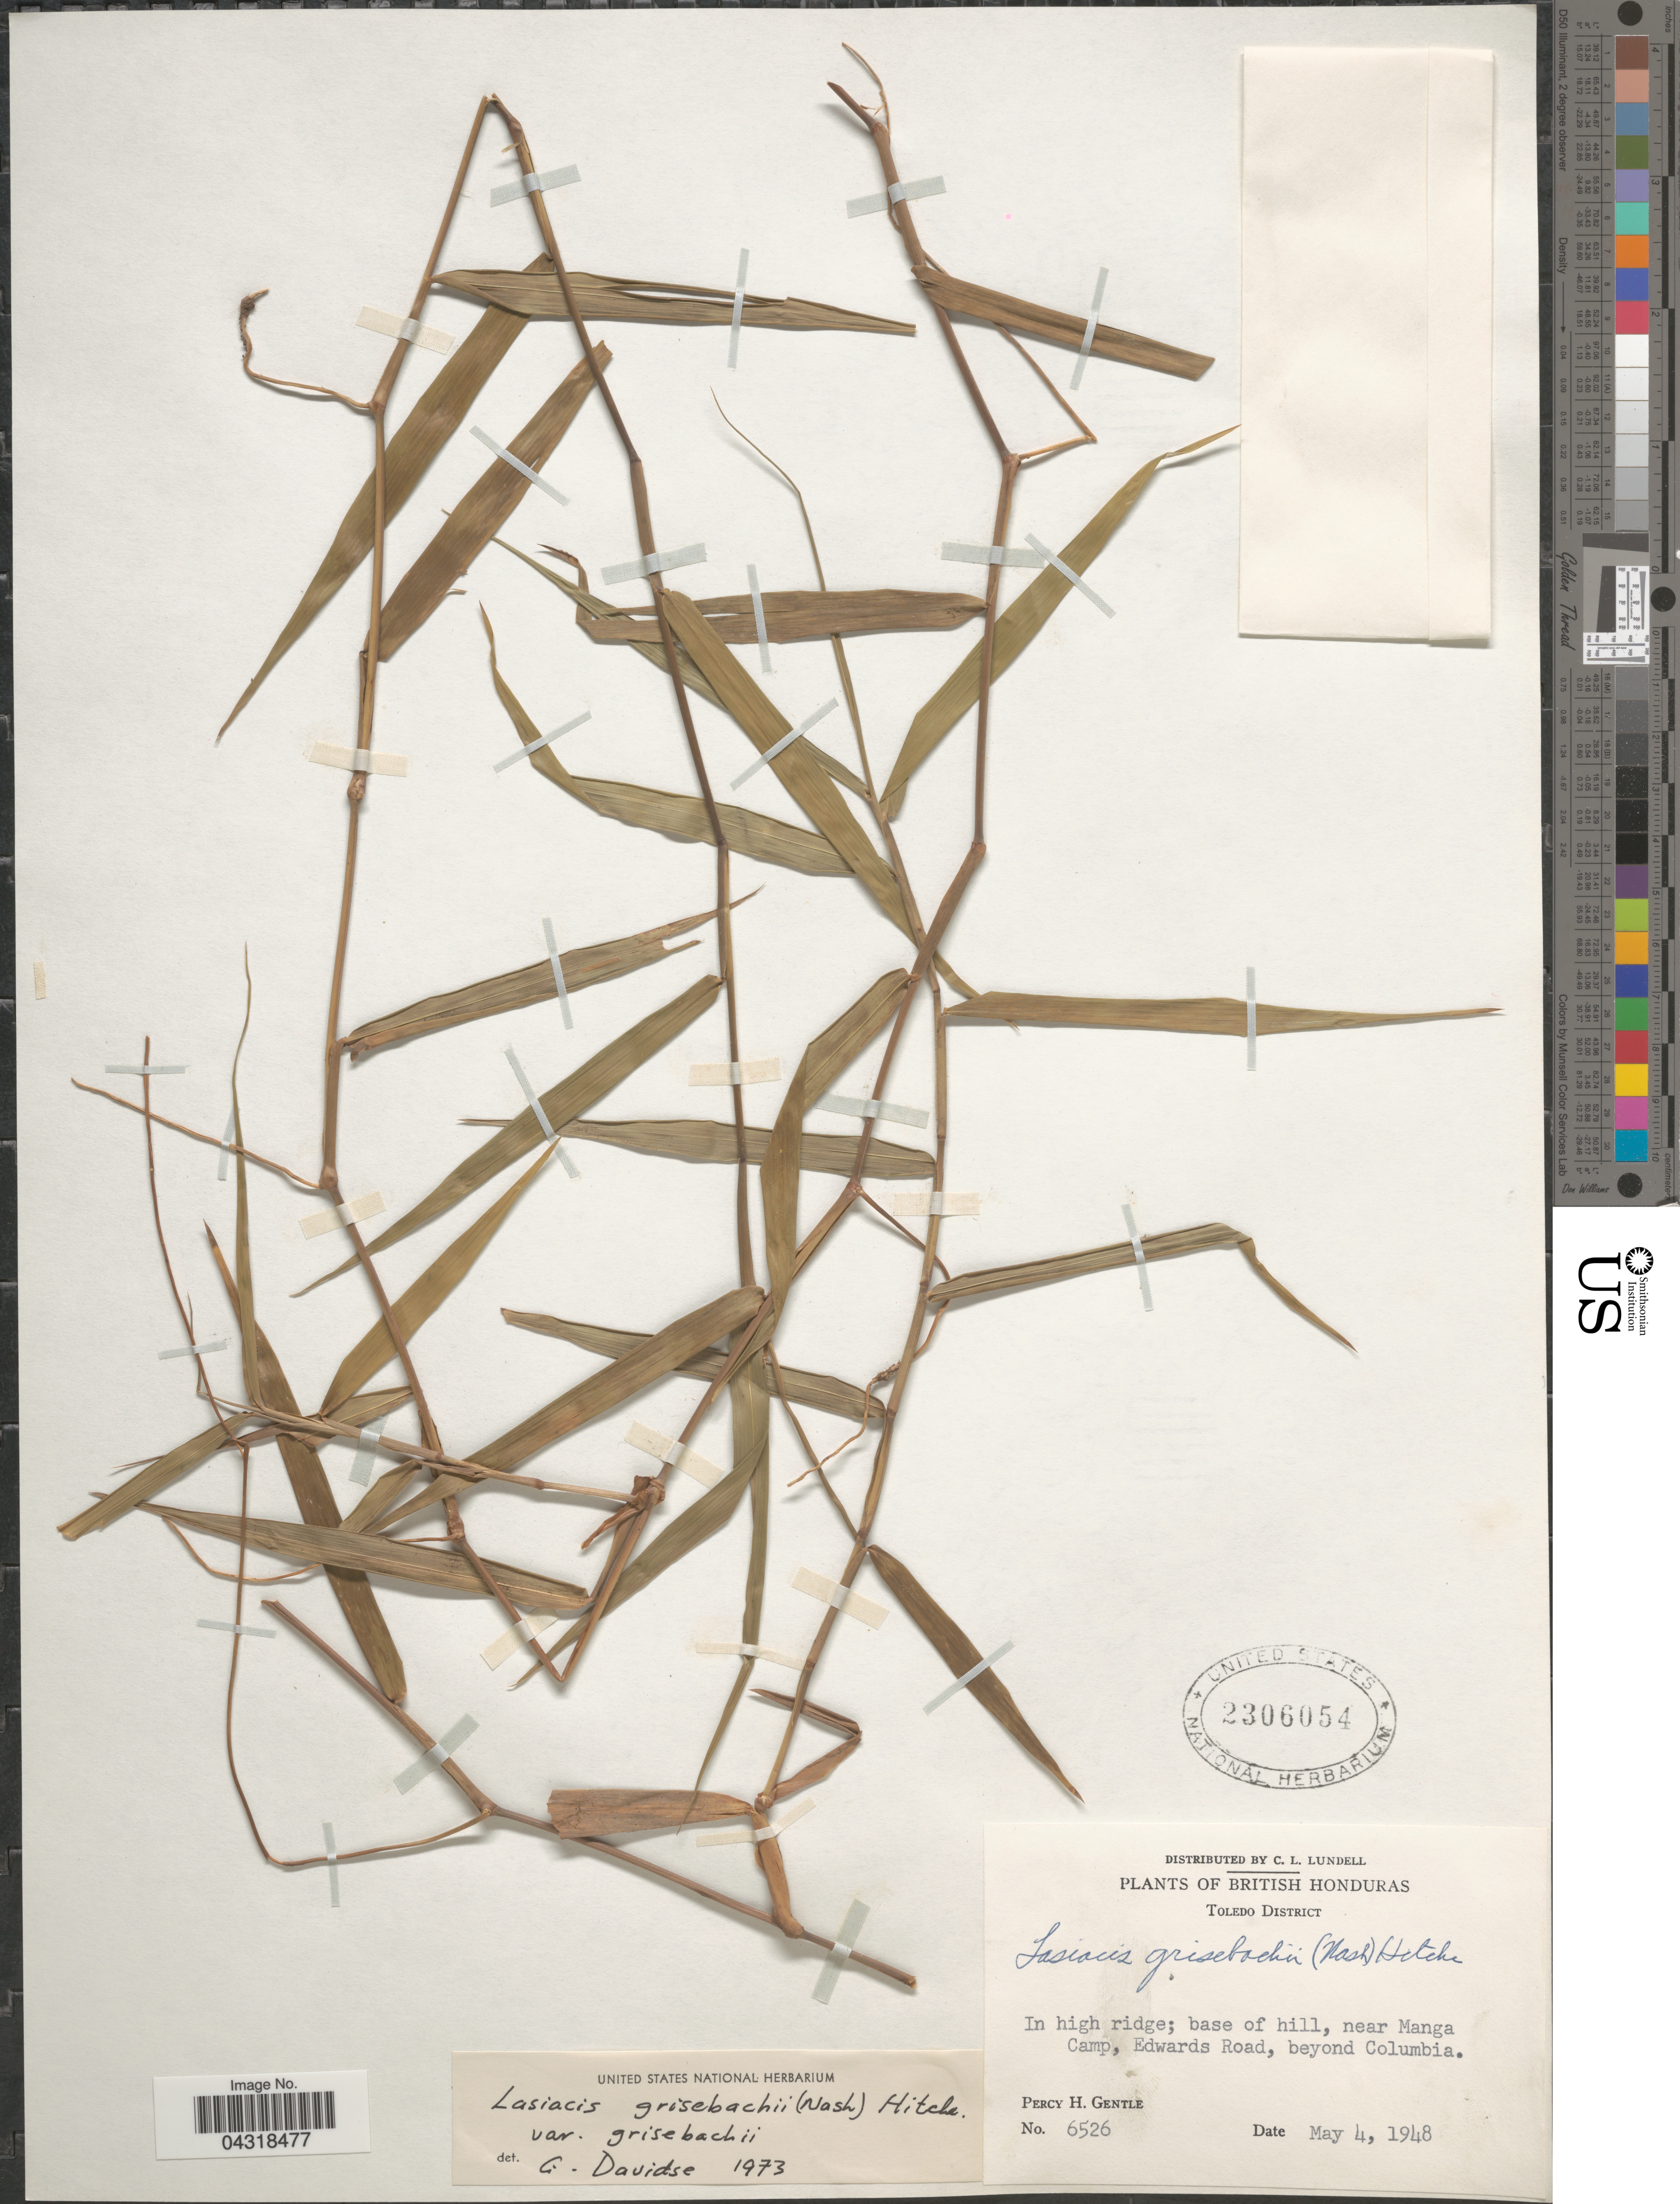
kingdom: Plantae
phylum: Tracheophyta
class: Liliopsida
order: Poales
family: Poaceae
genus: Lasiacis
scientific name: Lasiacis grisebachii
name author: (Nash) Hitchc.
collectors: P. H. Gentle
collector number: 6526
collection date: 1948-05-04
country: Belize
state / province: Toledo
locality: British Honduras. Toledo District. In high ridge; base of hill, near Manga Camp, Edwards Road, beyond Columbia.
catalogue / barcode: US 2306054